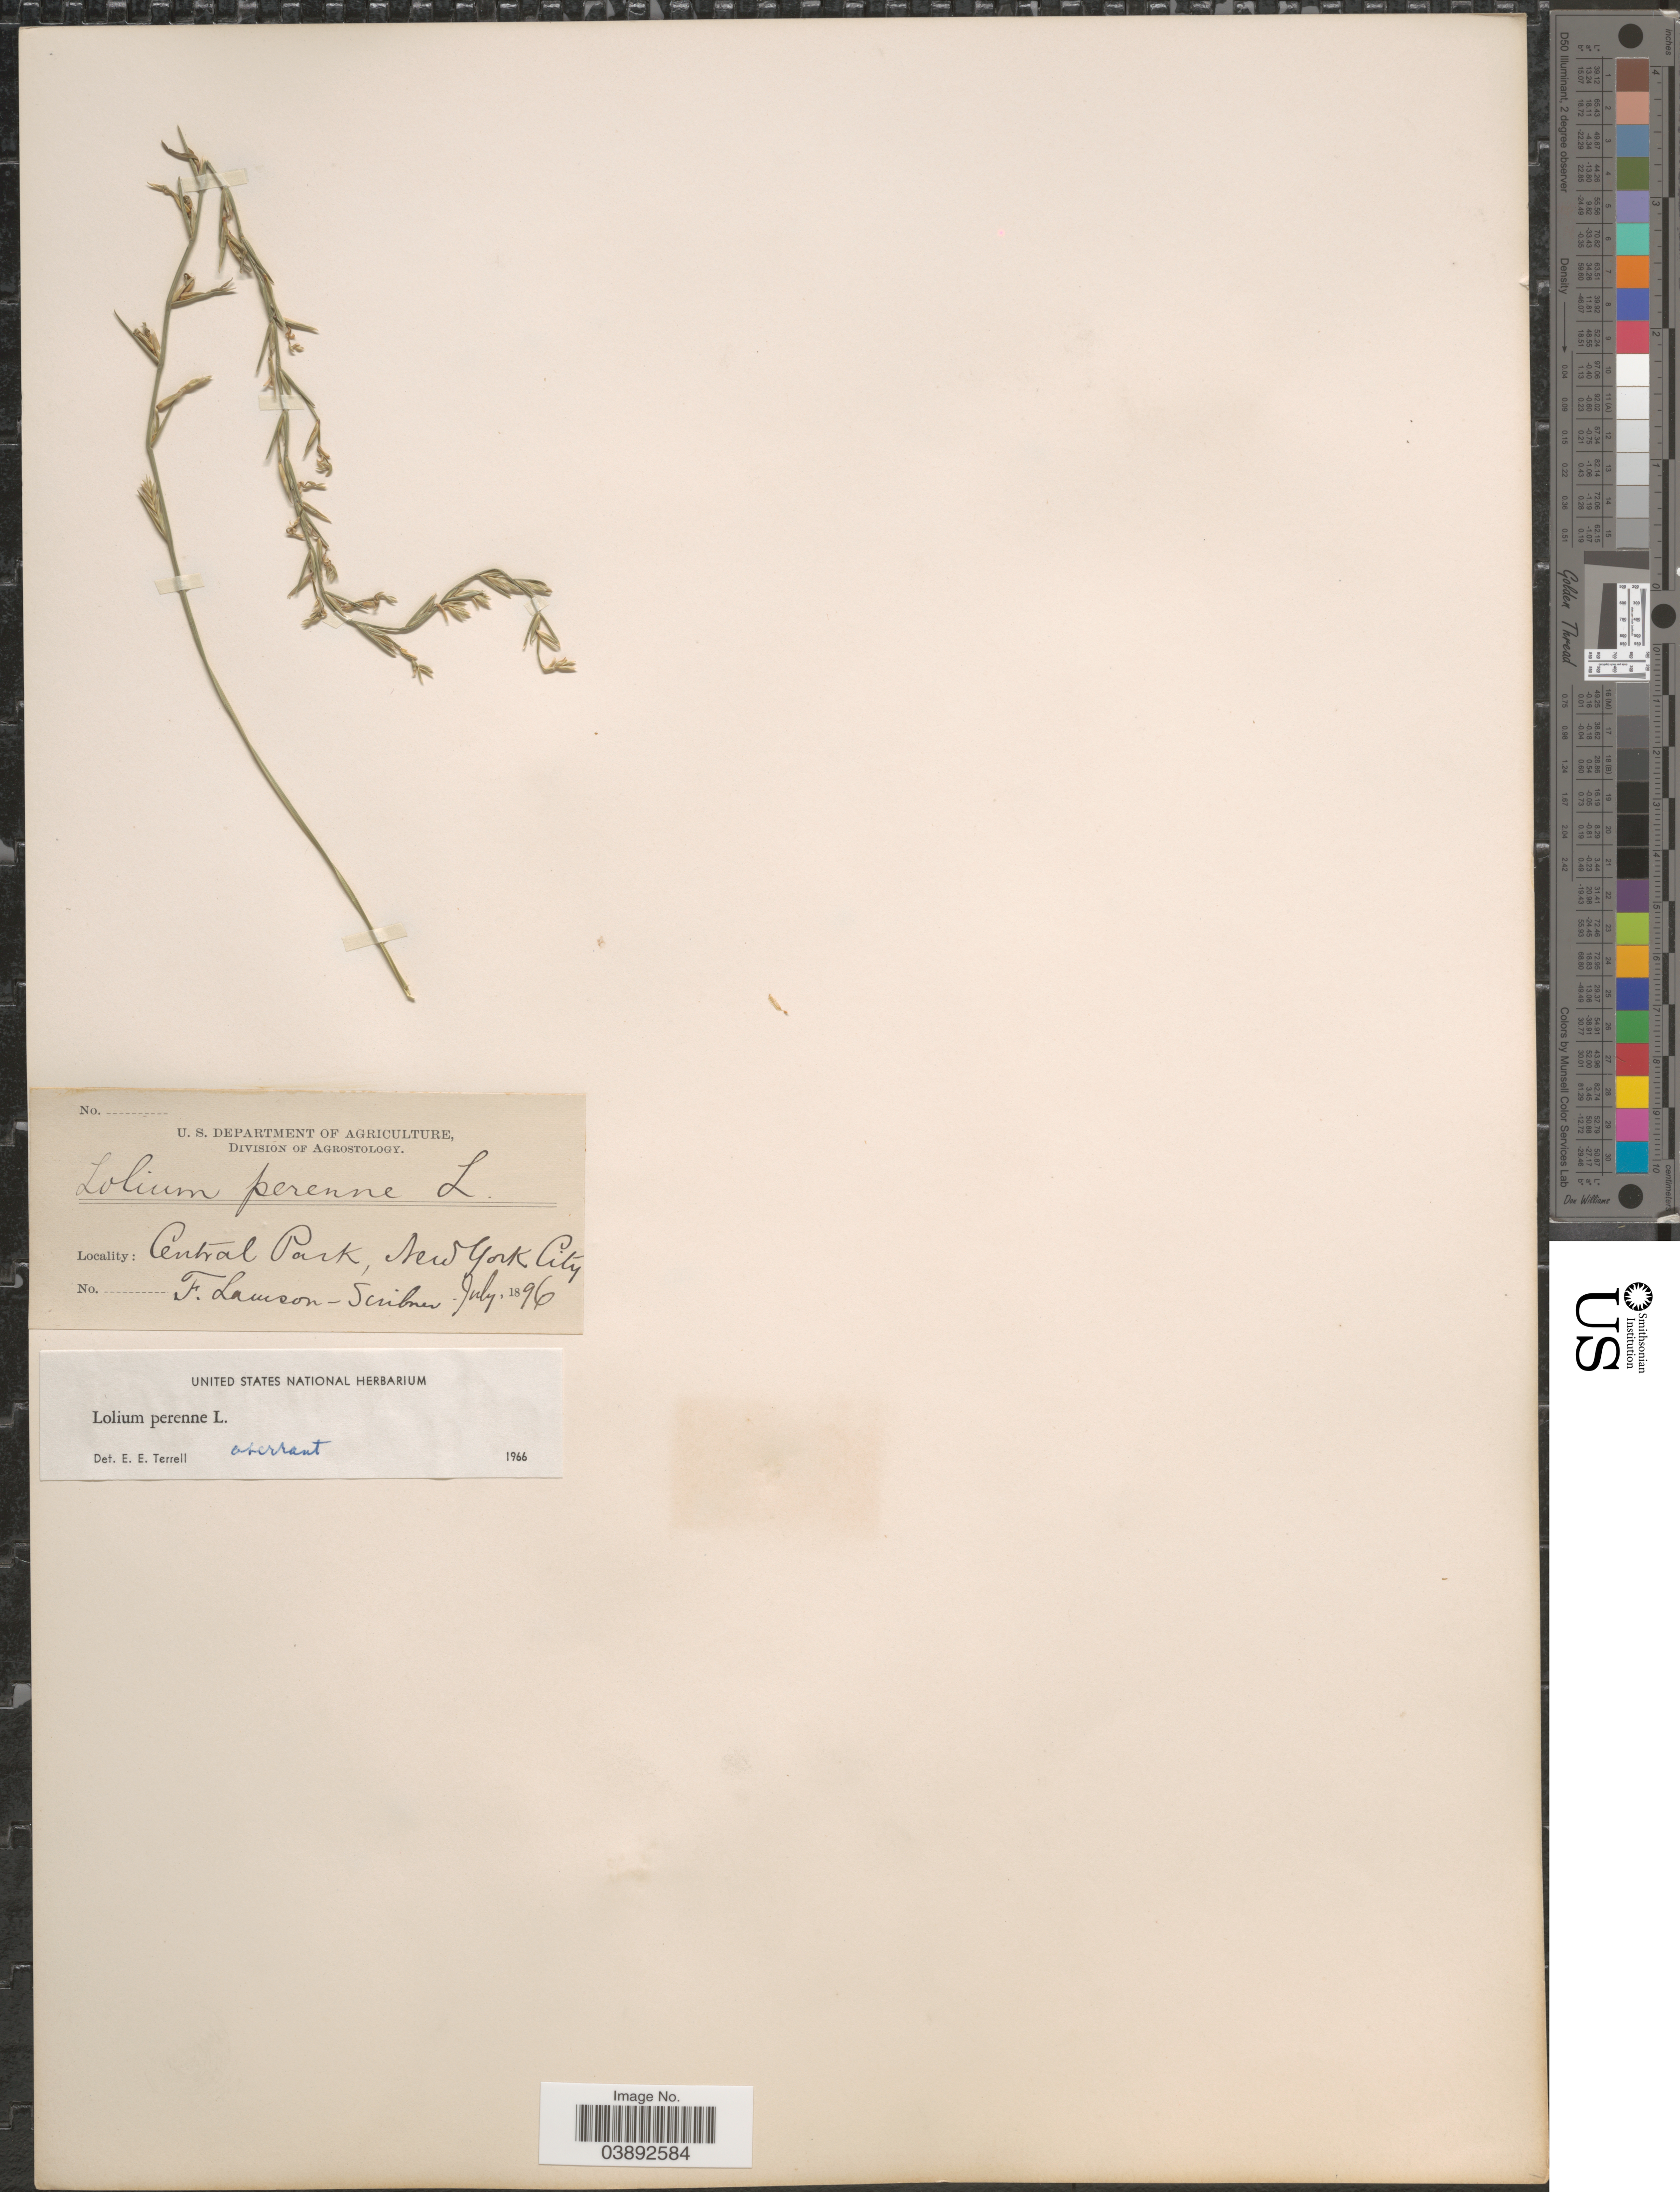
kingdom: Plantae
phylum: Tracheophyta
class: Liliopsida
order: Poales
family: Poaceae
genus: Lolium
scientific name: Lolium perenne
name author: L.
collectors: F. Lamson-Scribner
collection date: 1896-07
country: United States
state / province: New York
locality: Central Park, New York City.